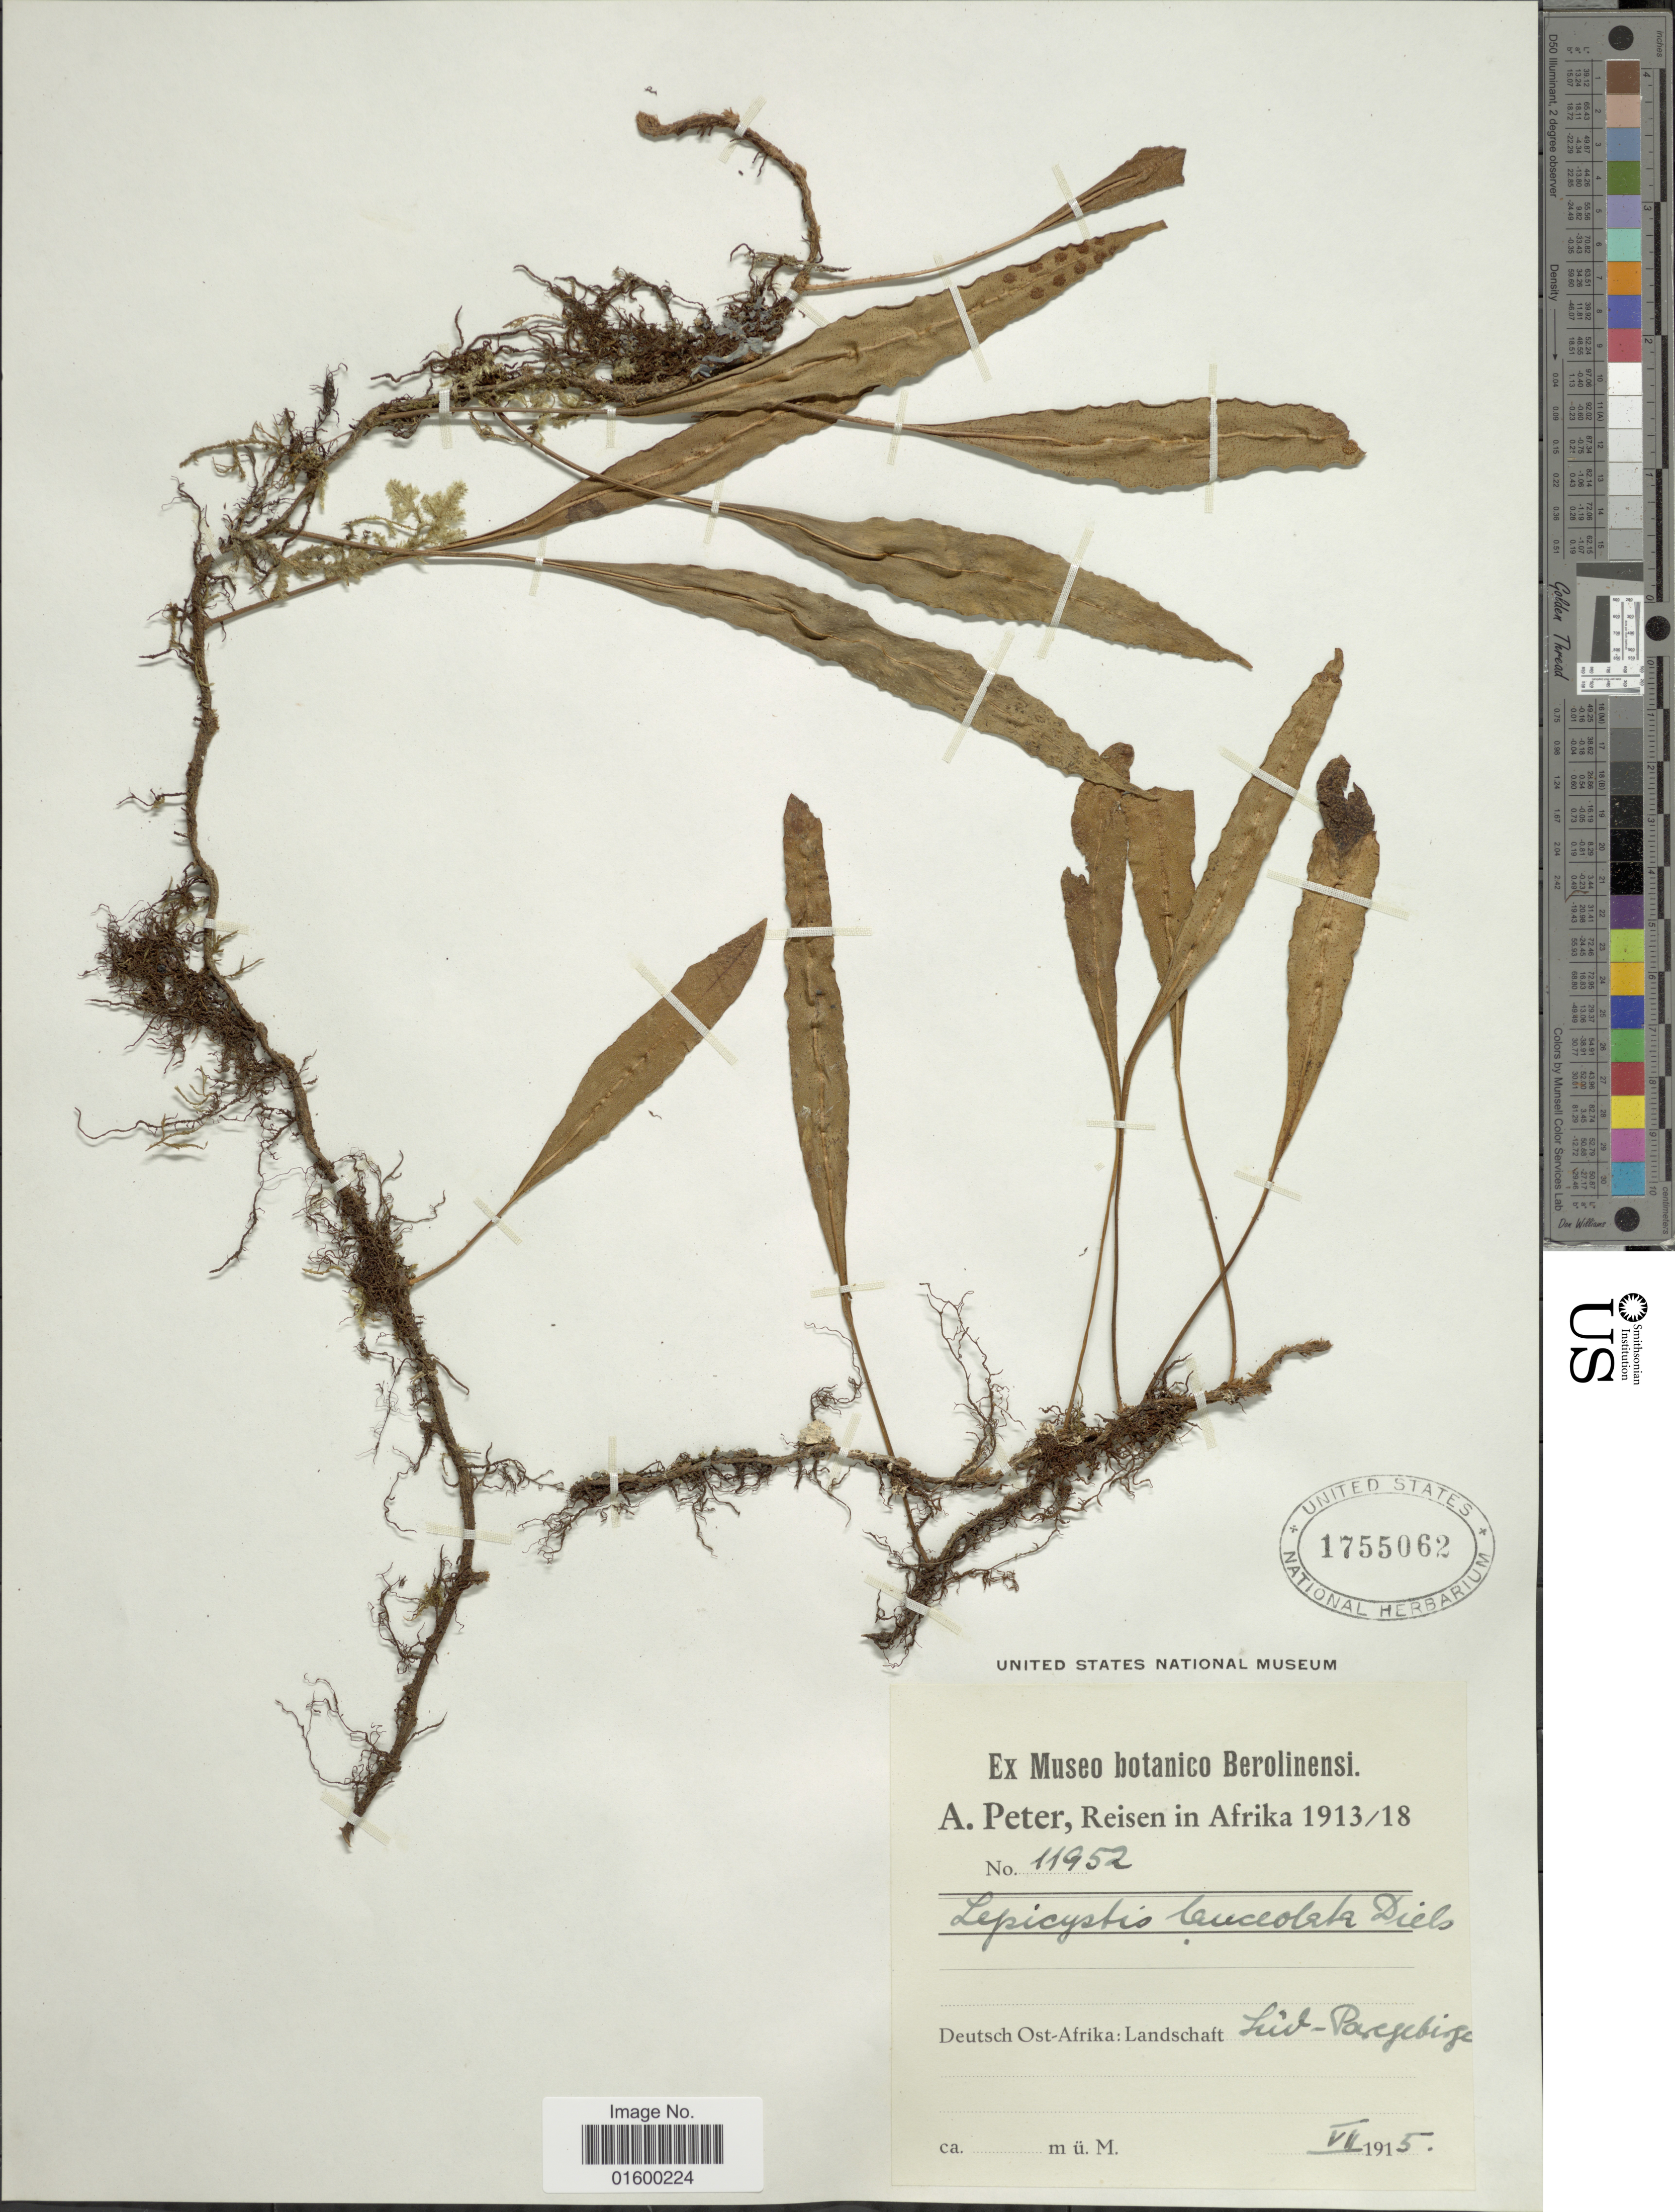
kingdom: Plantae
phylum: Tracheophyta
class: Polypodiopsida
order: Polypodiales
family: Polypodiaceae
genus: Pleopeltis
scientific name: Pleopeltis macrocarpa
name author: (Bory ex Willd.) Kaulf.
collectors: A. Peter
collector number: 11952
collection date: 1915-07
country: Tanzania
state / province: Kilimanjaro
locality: Deutsch Ost-Afrika: Landschaft Süd-Pare gebirge [German East Africa: South Pare Mountains]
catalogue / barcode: US 1755062